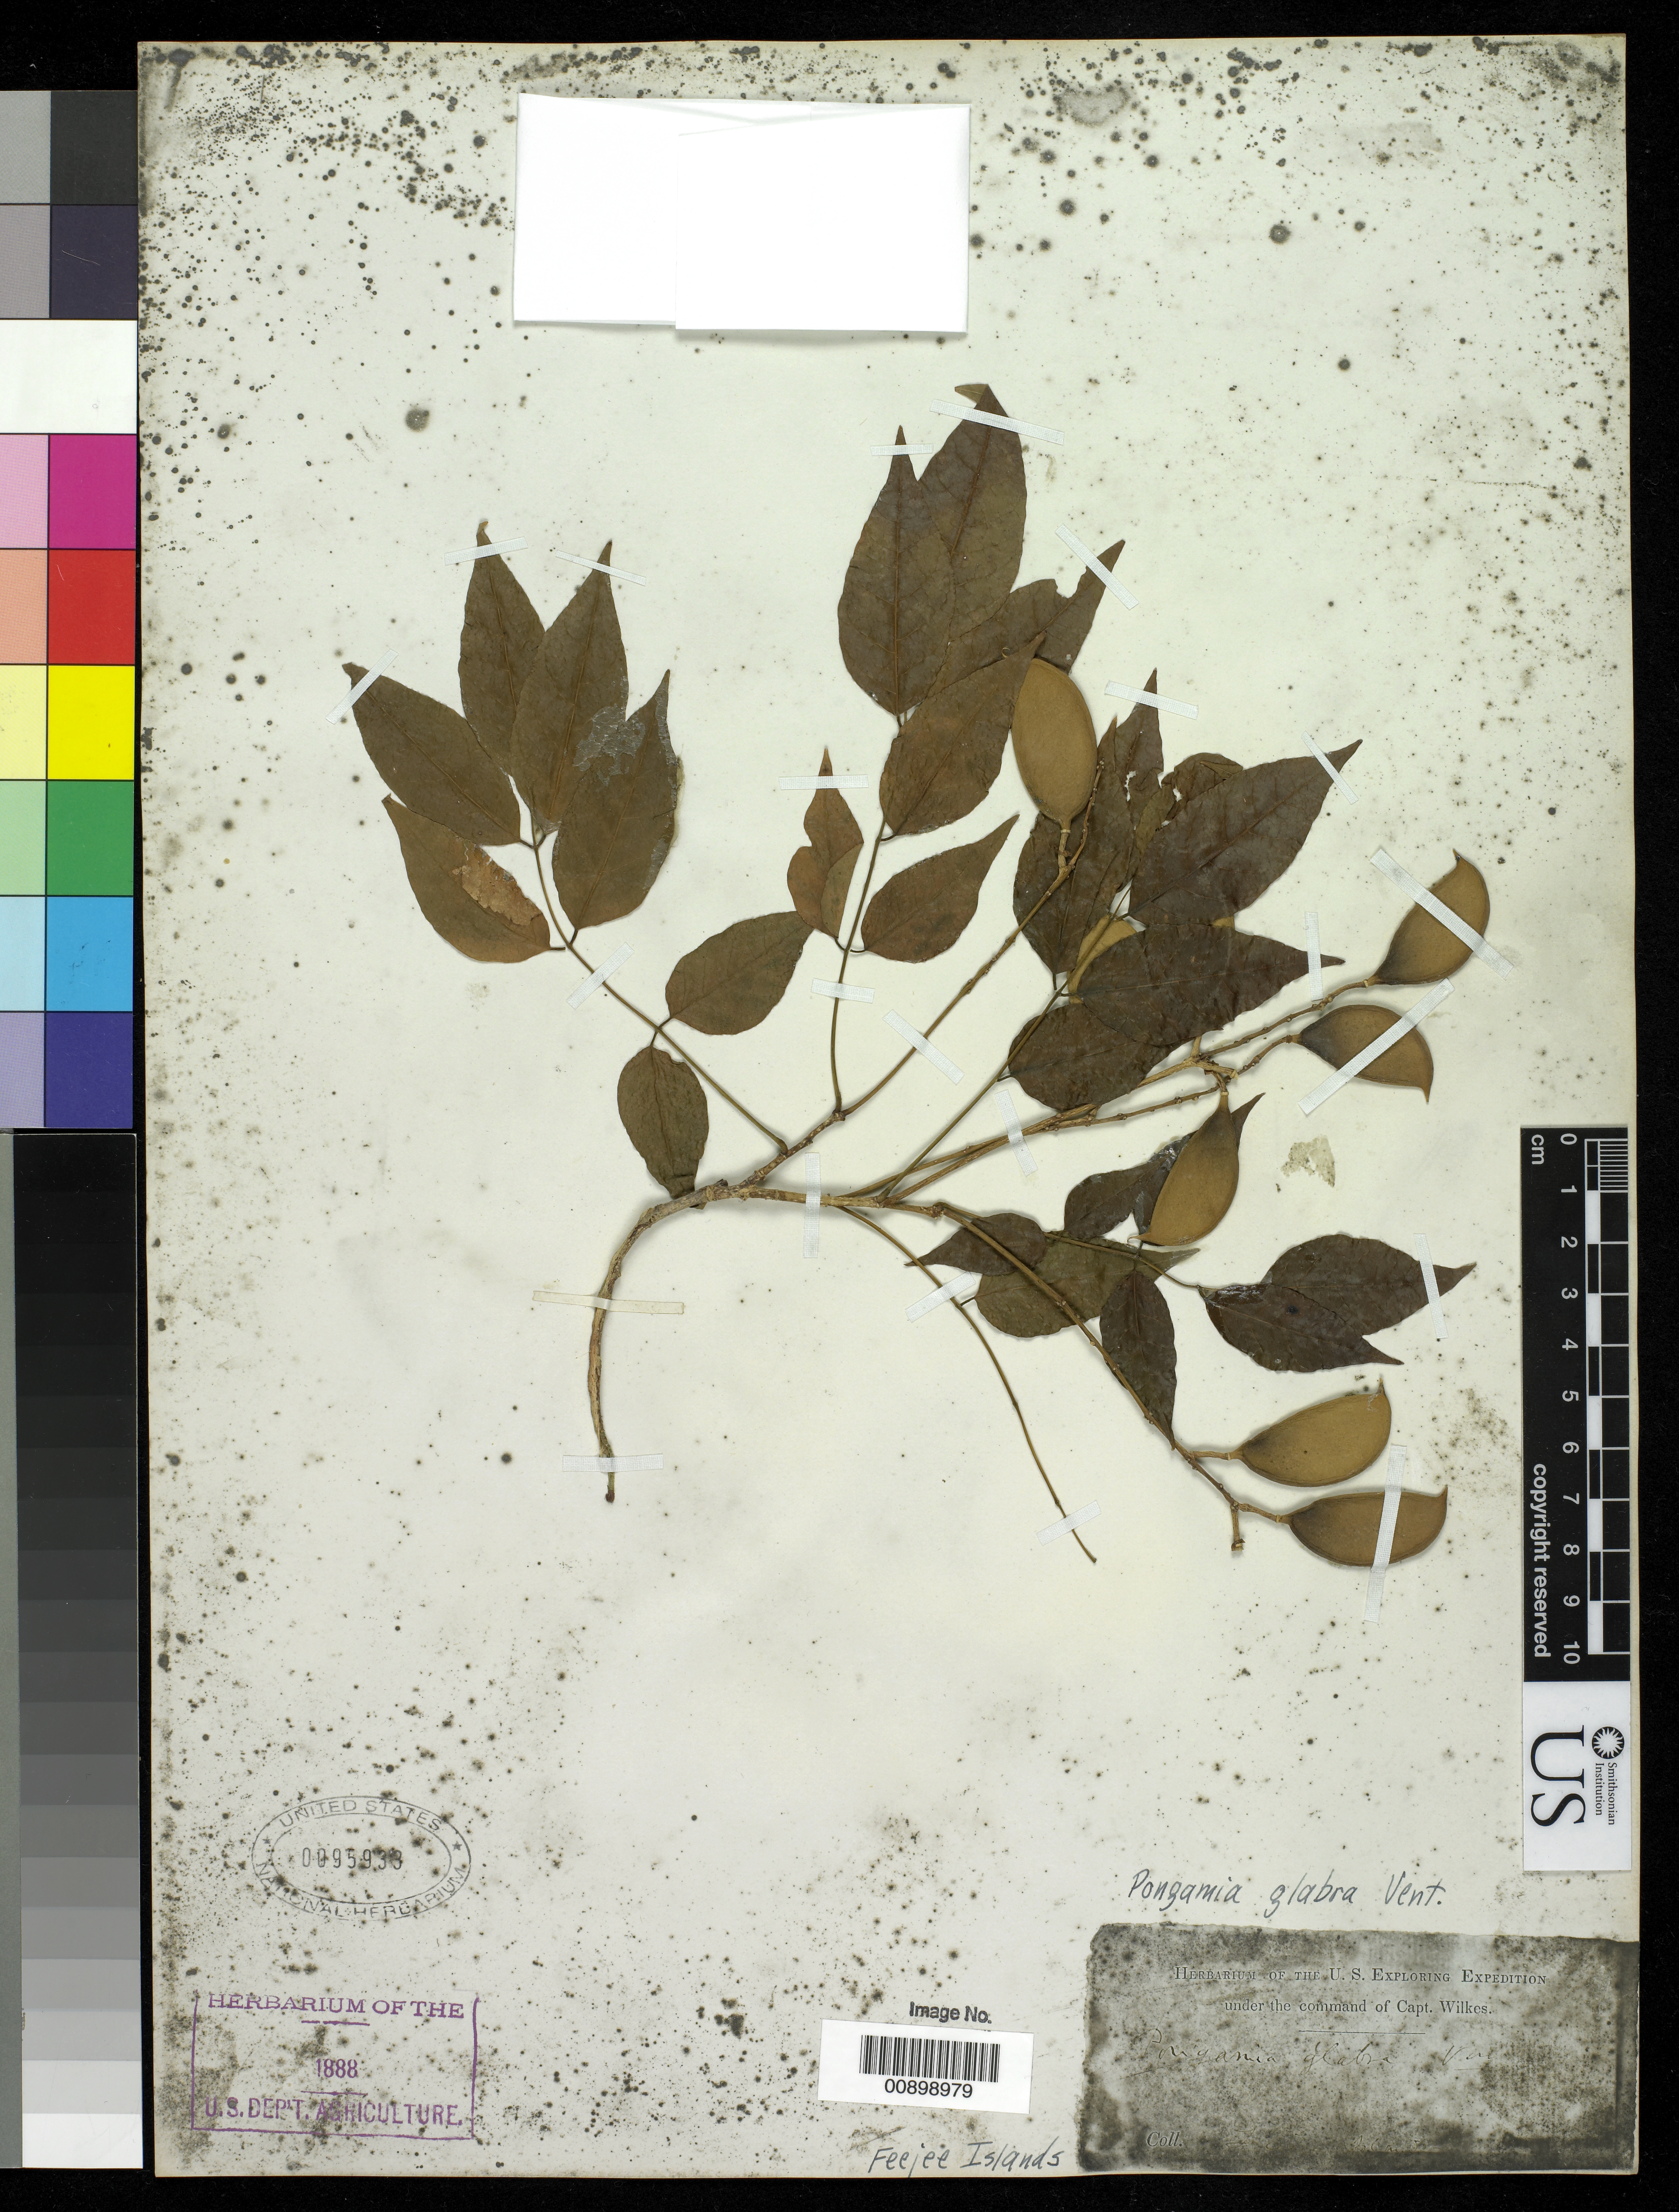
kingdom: Plantae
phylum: Tracheophyta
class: Magnoliopsida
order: Fabales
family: Fabaceae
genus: Millettia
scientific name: Millettia pinnata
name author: (L.) Panigrahi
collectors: Wilkes Explor. Exped.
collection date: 1838/1842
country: Fiji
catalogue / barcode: US 95933